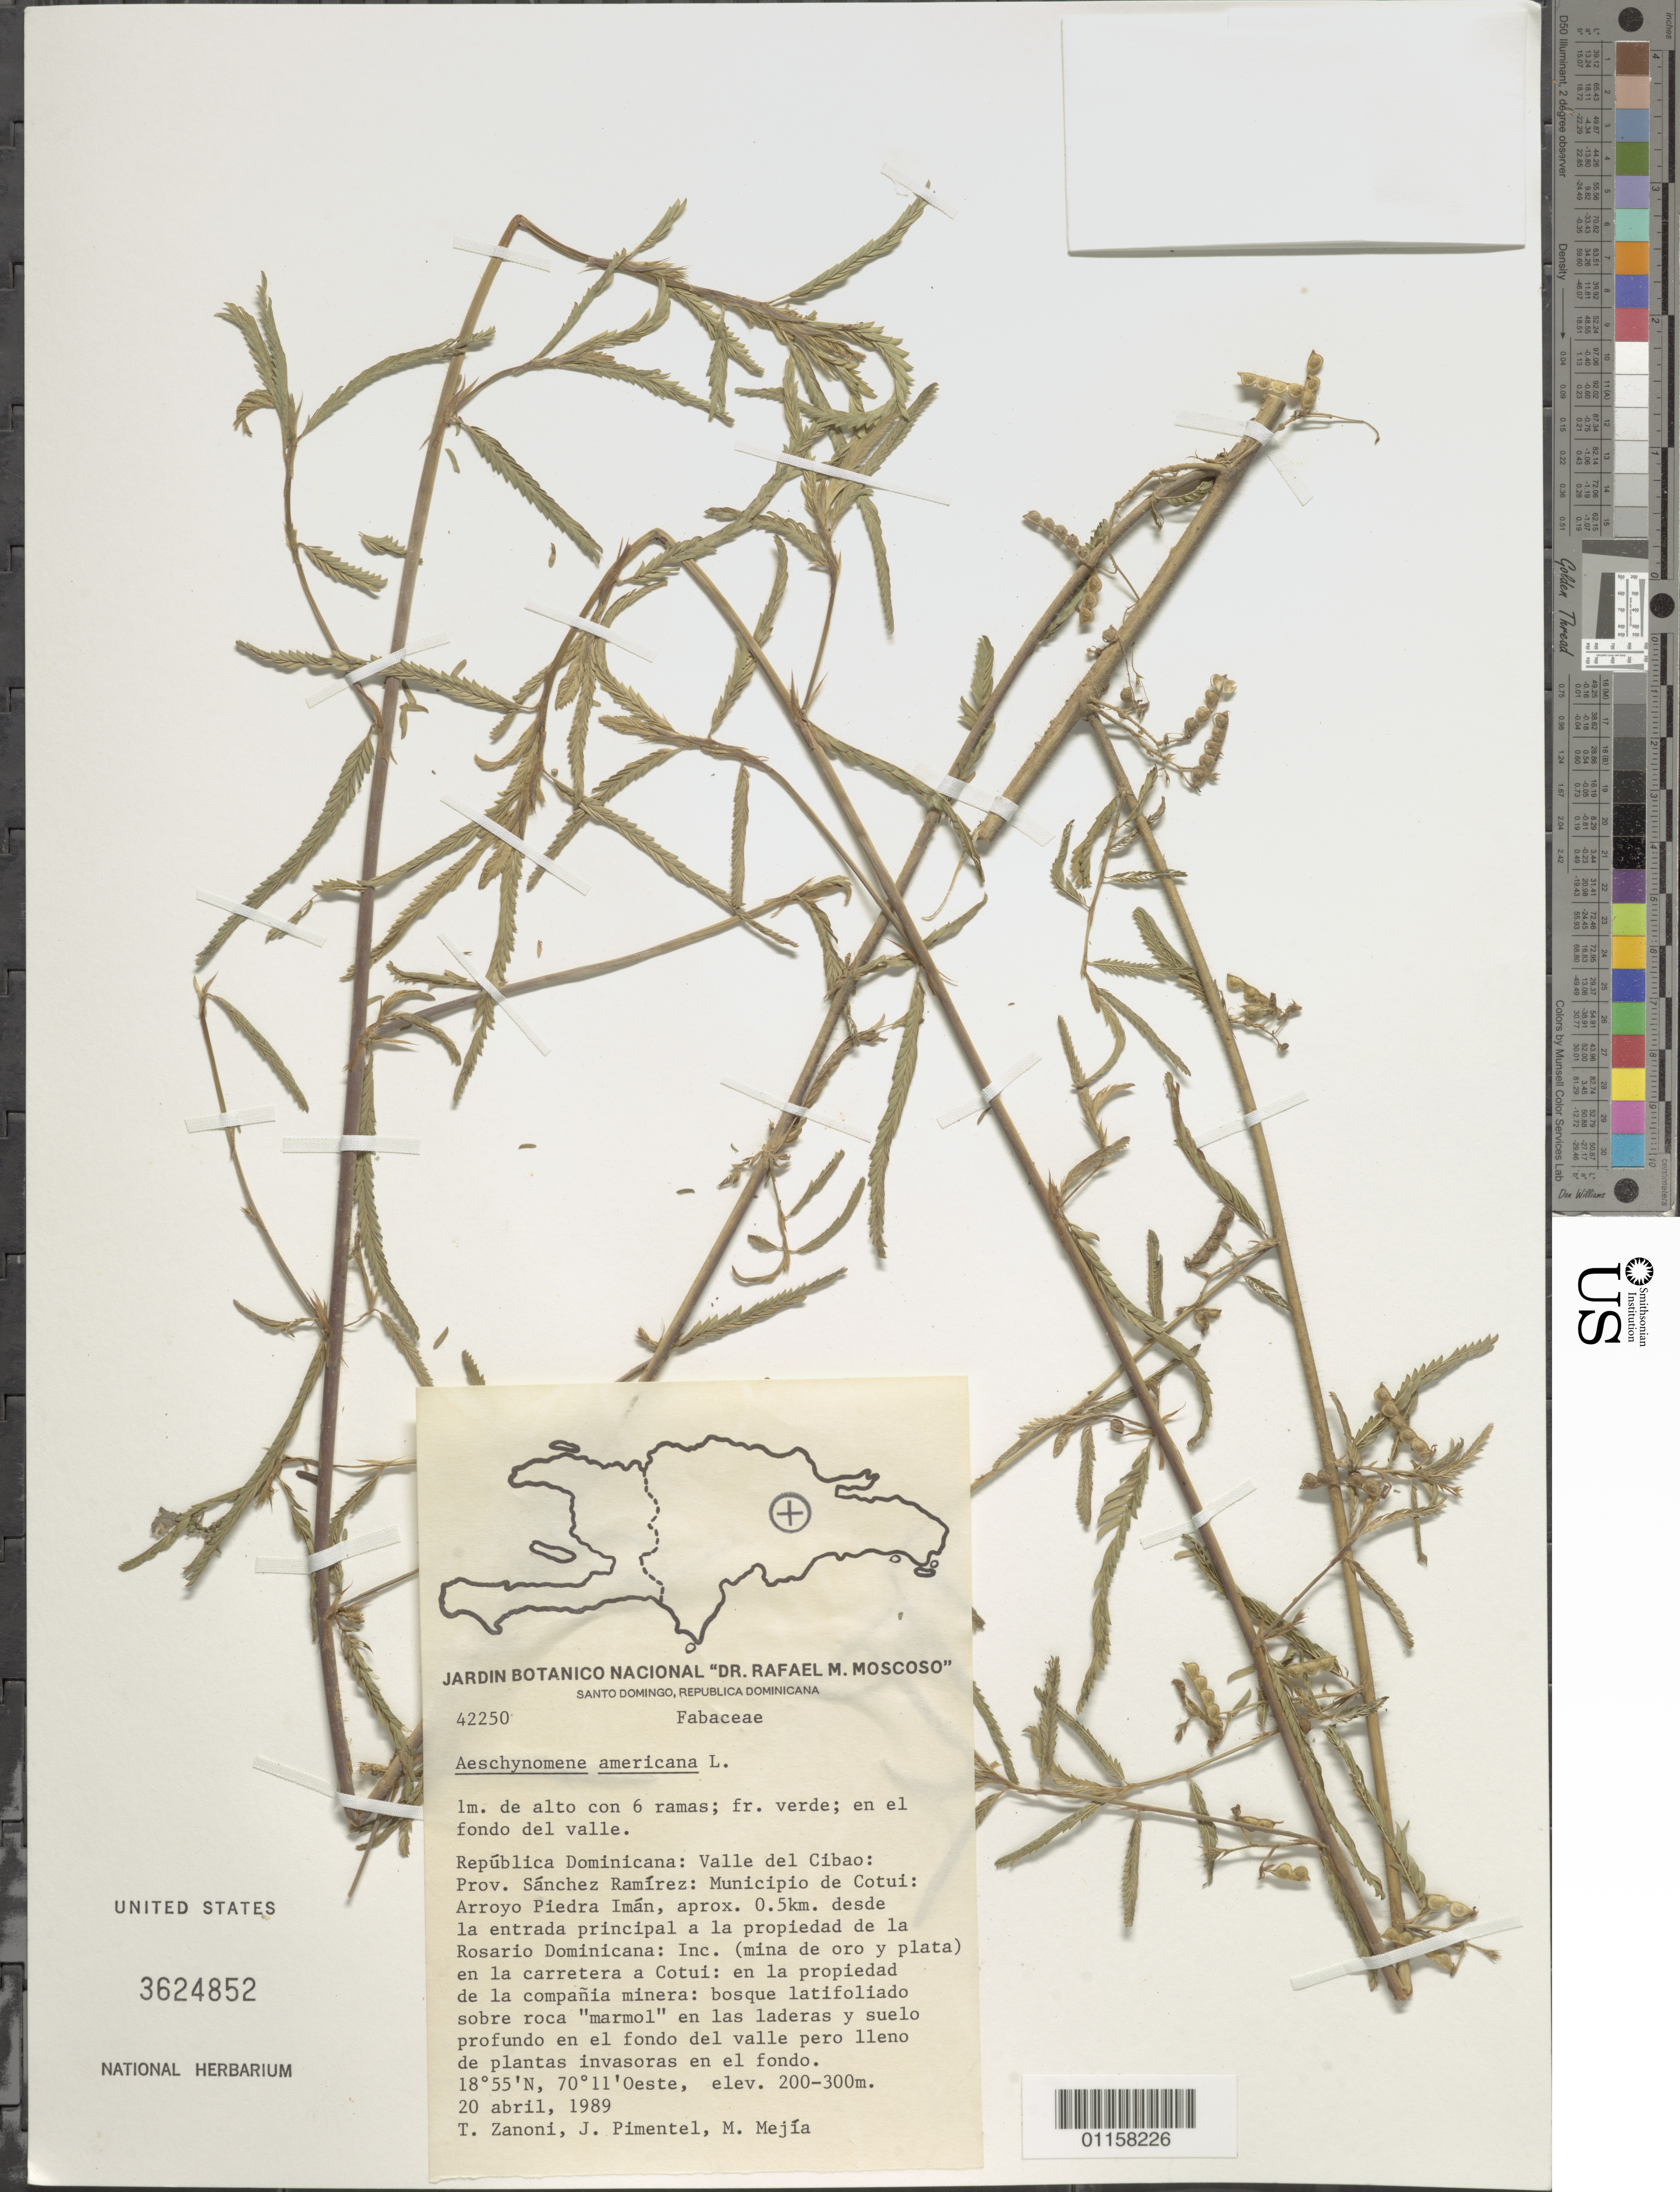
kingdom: Plantae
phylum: Tracheophyta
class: Magnoliopsida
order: Fabales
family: Fabaceae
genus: Aeschynomene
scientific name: Aeschynomene villosa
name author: Poir.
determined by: Antunes, L.L.C.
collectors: T. A. Zanoni, J. Pimentel & M. Mejia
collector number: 42250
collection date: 1989-04-20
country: Dominican Republic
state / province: Sánchez Ramírez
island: Hispaniola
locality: Valle del Cibao; Municipio de Cotui, Arroyo Piedra Imán, aprox. 0.5 km desde la entrada principal a la propiedad de la Rosario Dominicana, Inc. (mina de oro y plata) en la carretera a Cotui.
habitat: Bosque latifoliado sobre roca "marmol" en las laderasy suelo profundo en el fondo del valle pero lleno de plantas invasoras en el fondo. En el fondo del valle.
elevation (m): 200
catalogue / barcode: US 3624852